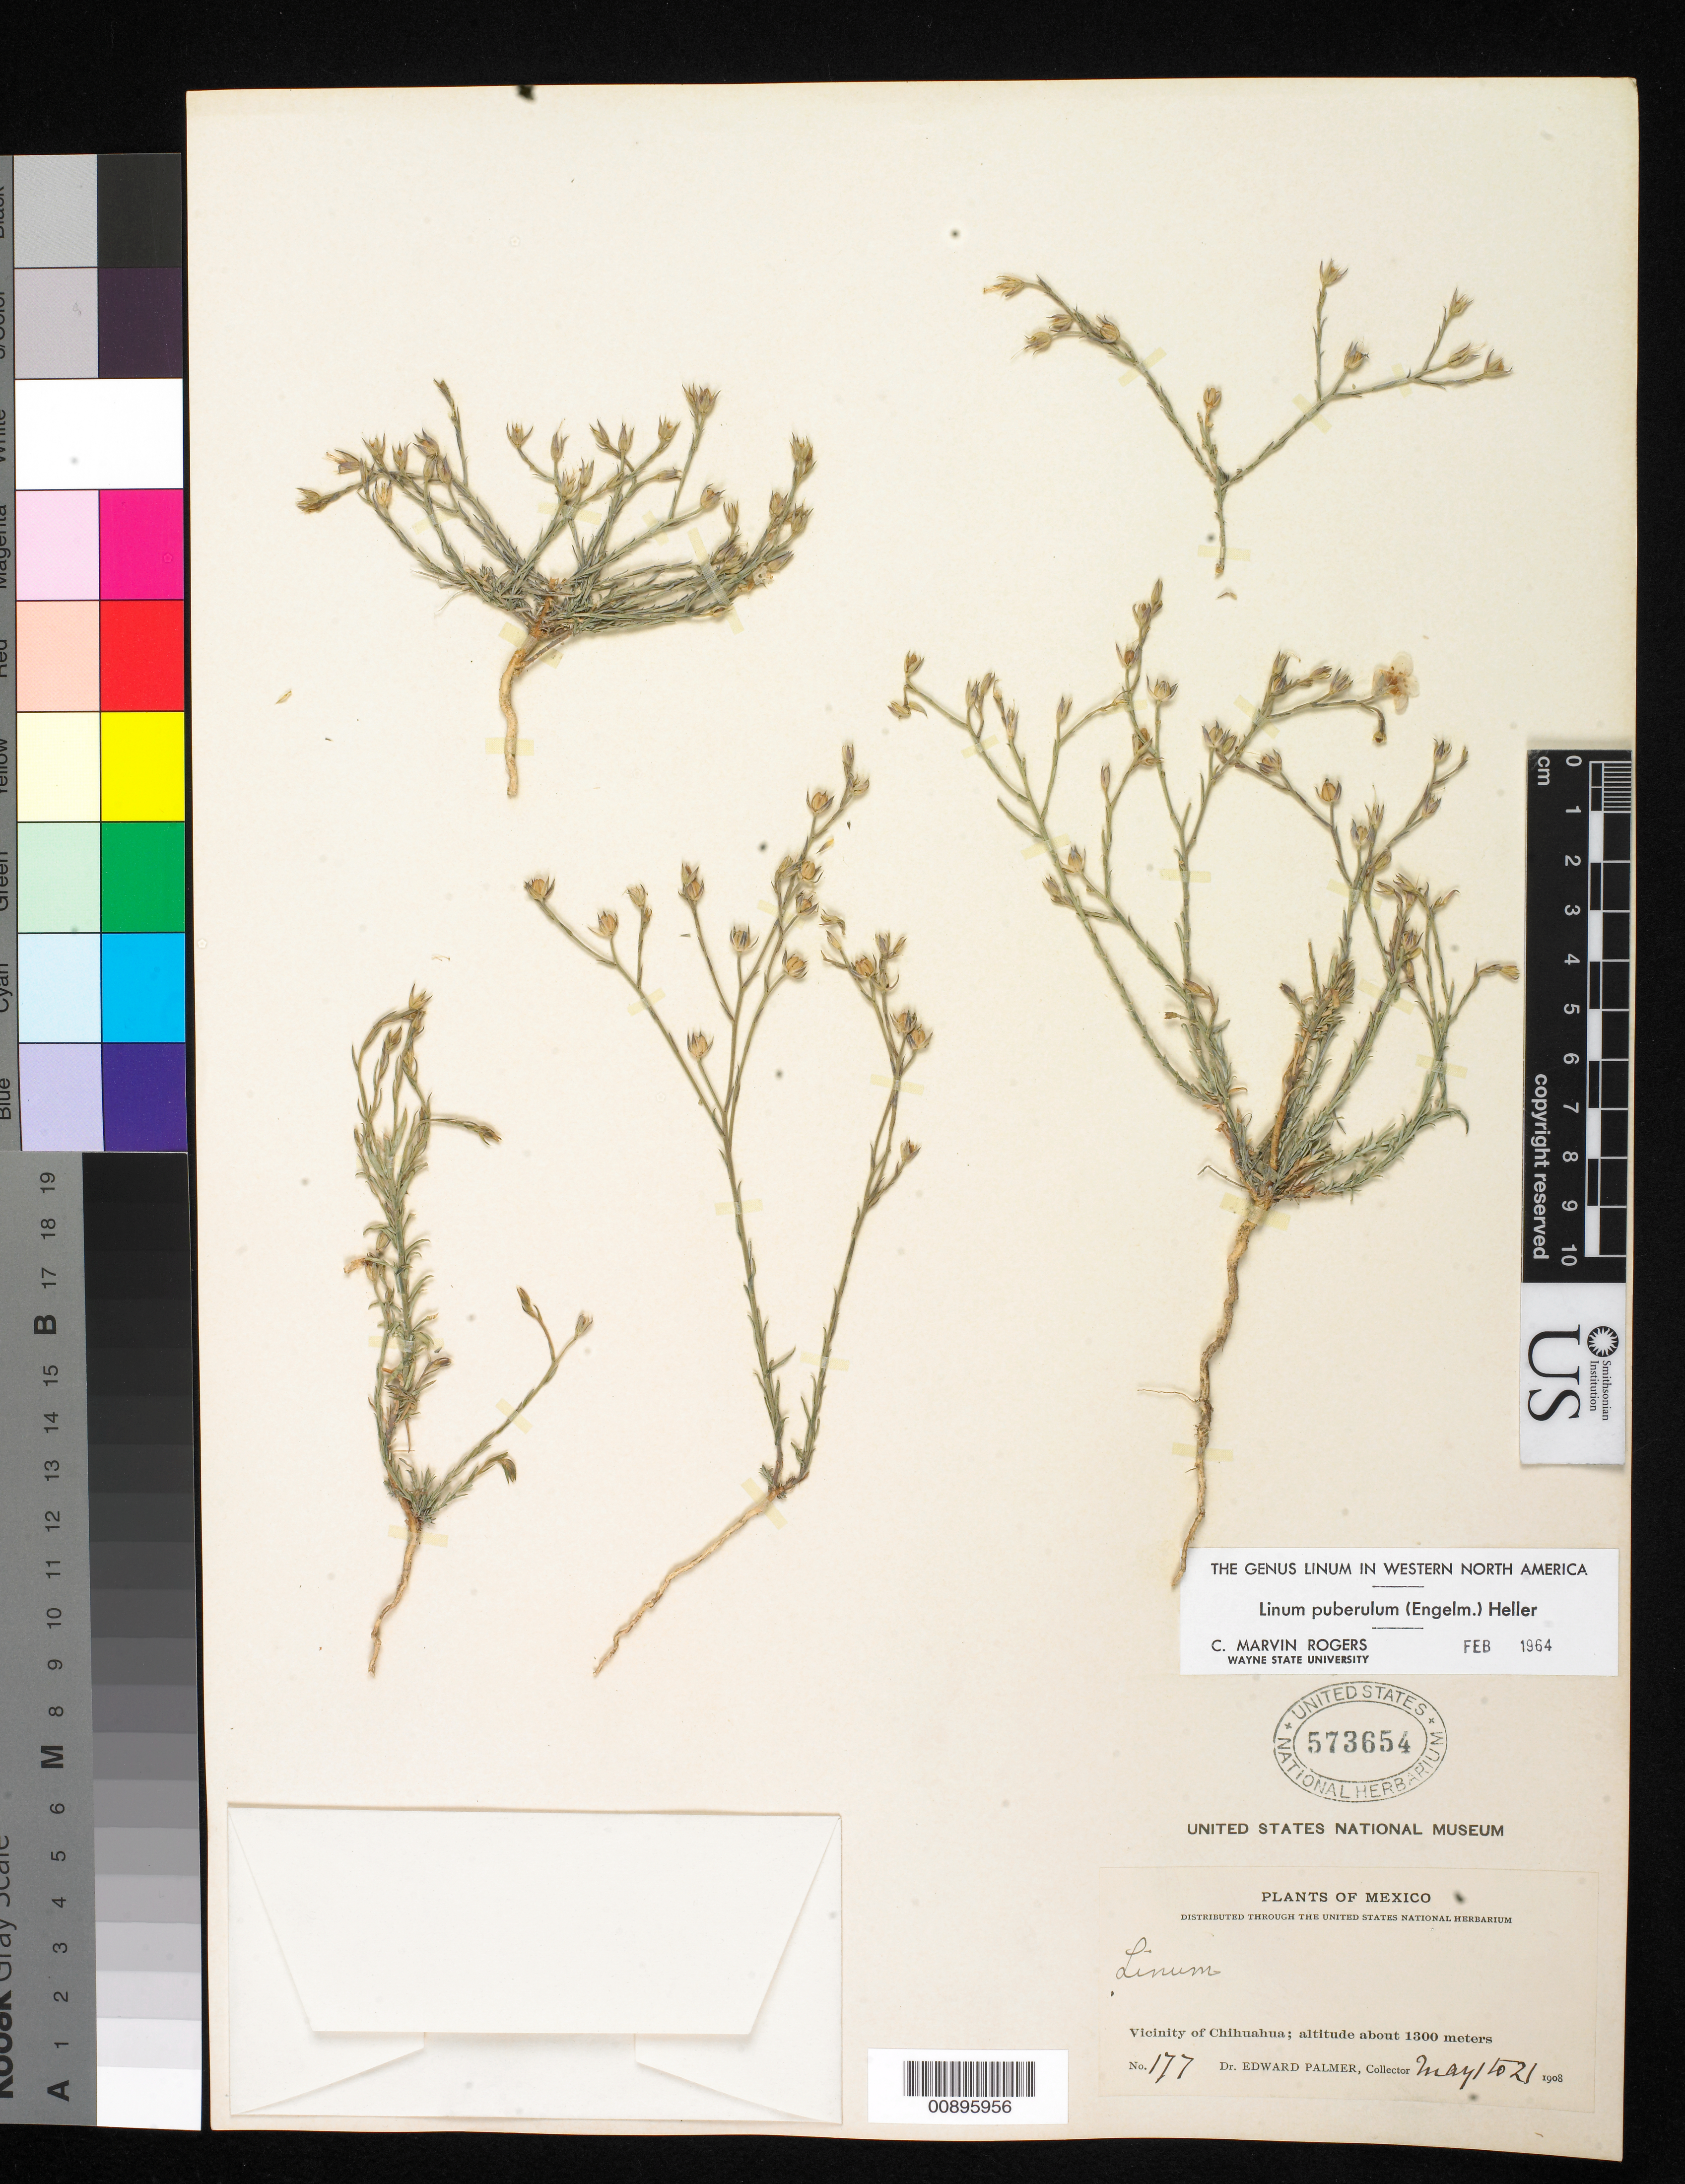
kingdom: Plantae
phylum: Tracheophyta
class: Magnoliopsida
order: Malpighiales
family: Linaceae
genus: Linum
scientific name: Linum puberulum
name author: (Engelm.) A. Heller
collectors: E. Palmer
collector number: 177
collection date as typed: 01 May 1908 to 21 May 1908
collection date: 1908-05-01/1908-05-21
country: Mexico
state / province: Chihuahua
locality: Vicinity of Chihuahua.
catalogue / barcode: US 573654